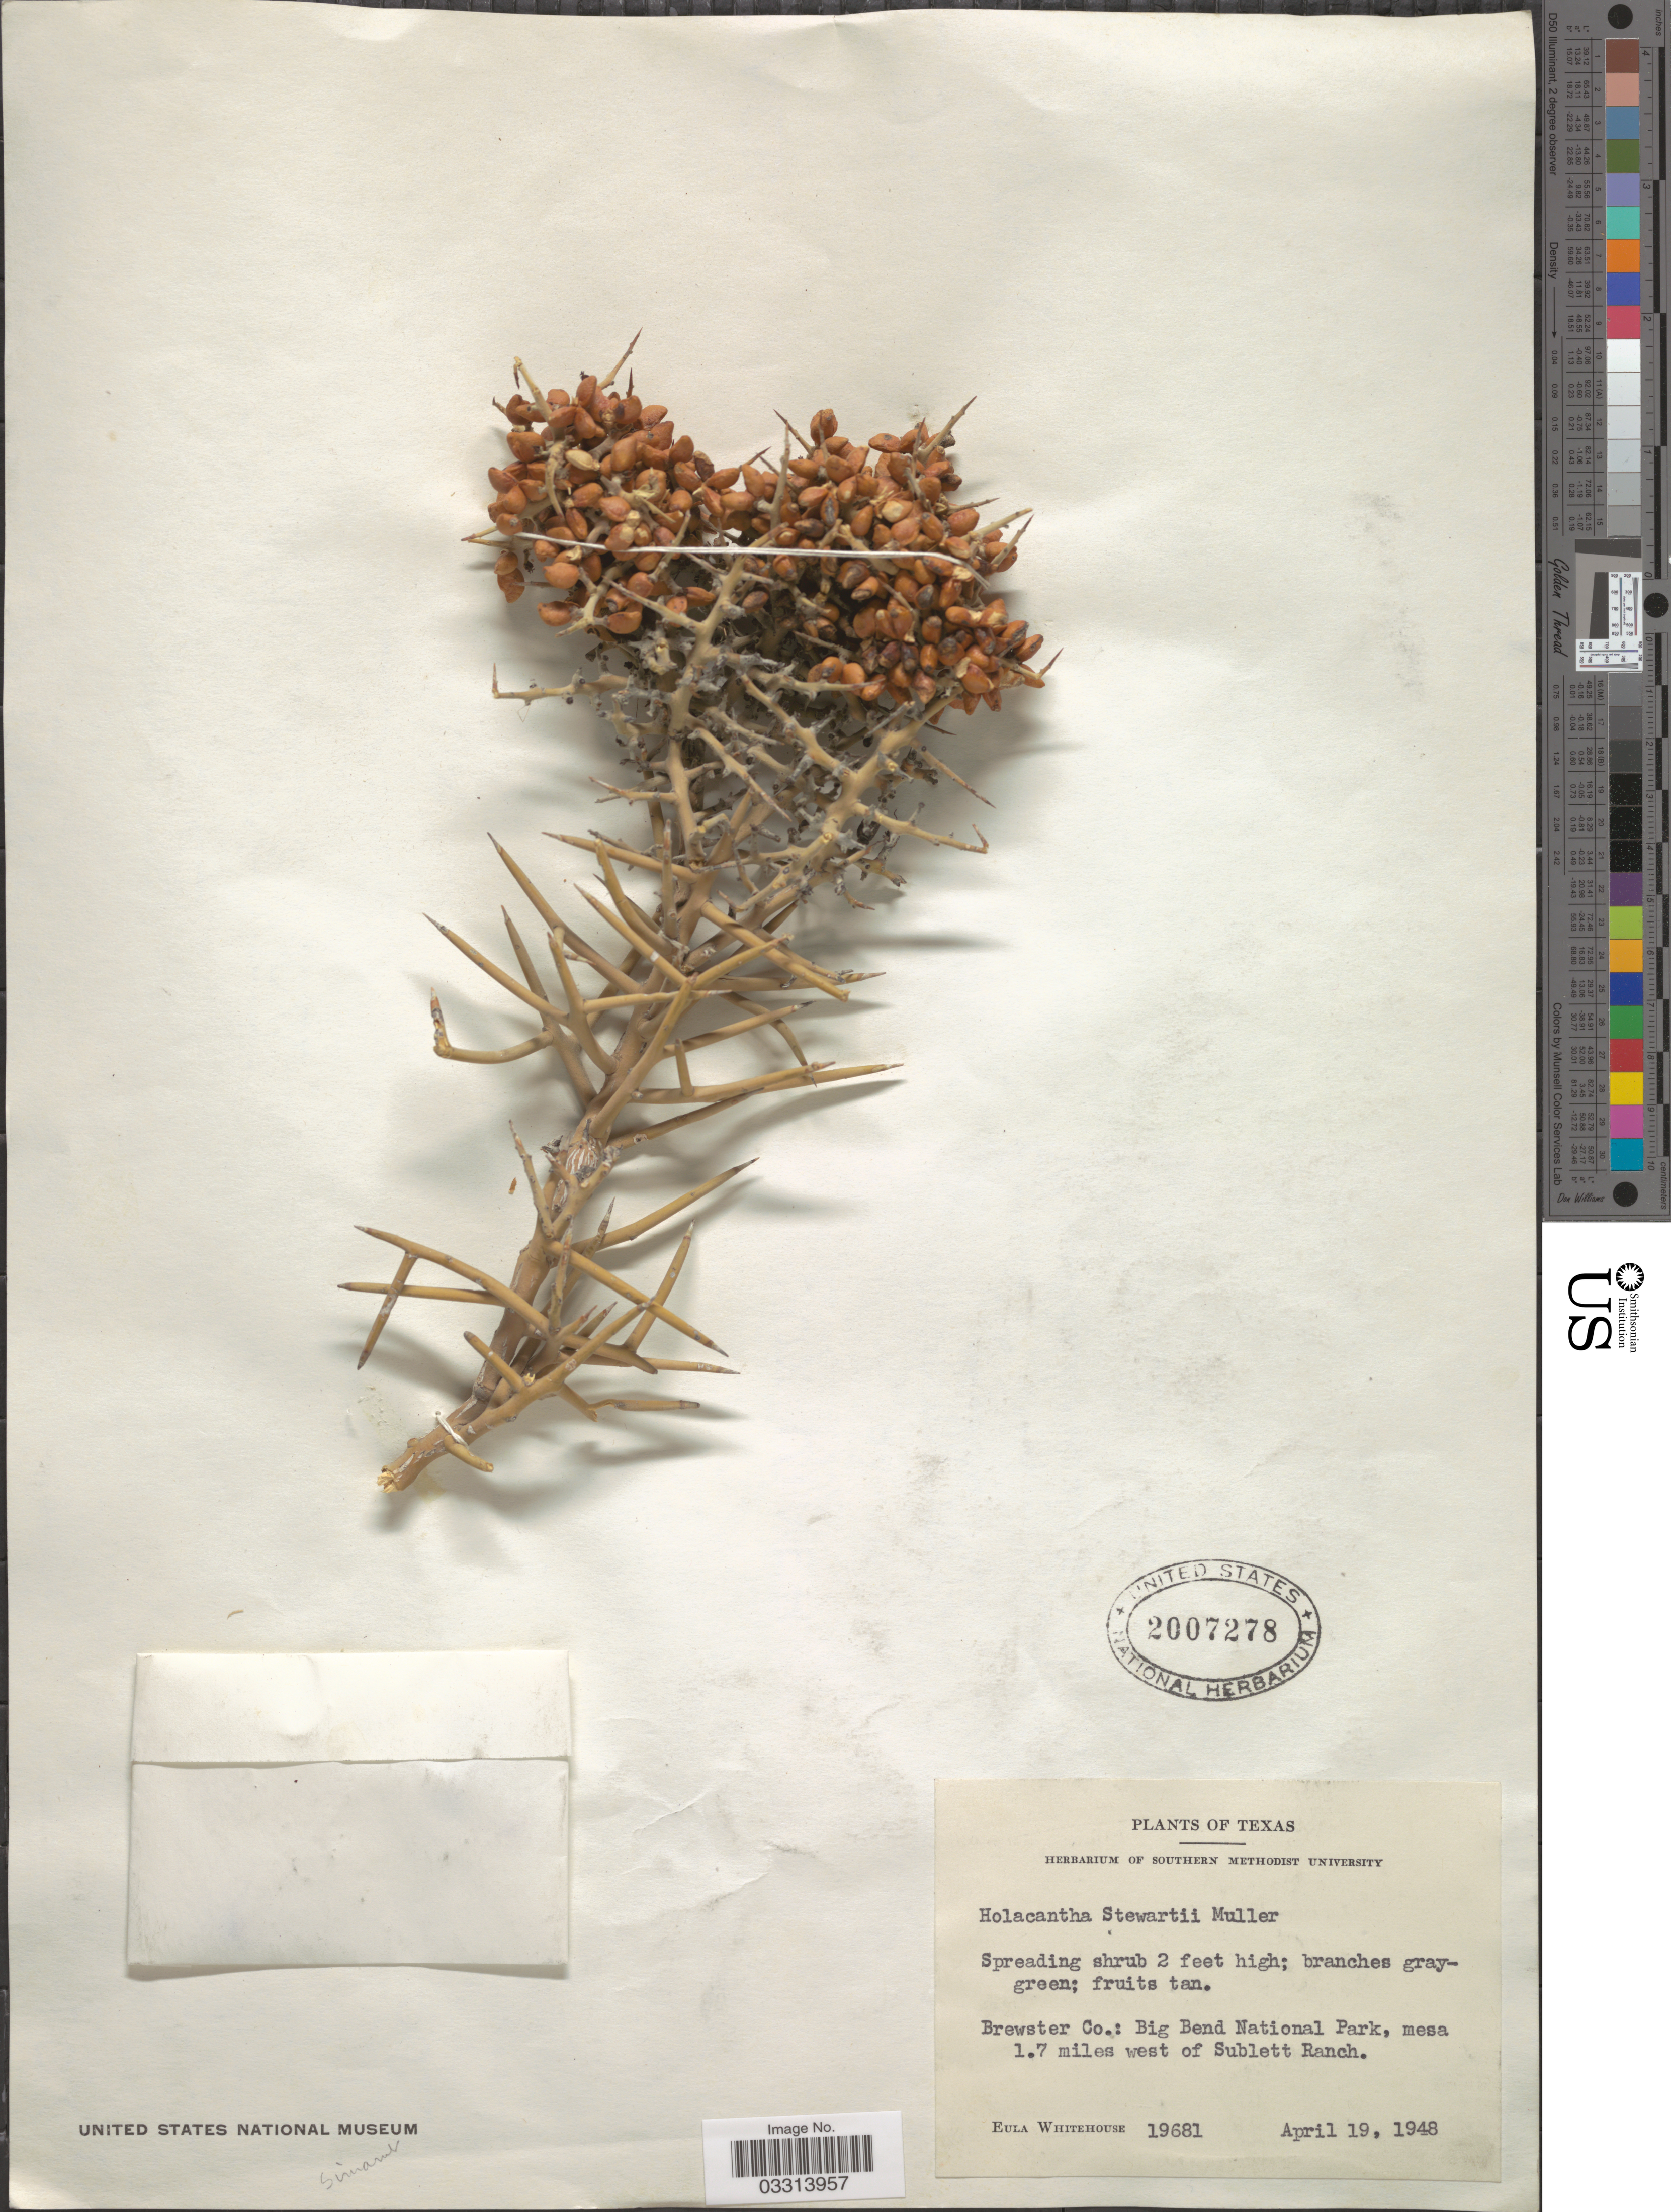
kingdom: Plantae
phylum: Tracheophyta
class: Magnoliopsida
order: Sapindales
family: Simaroubaceae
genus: Castela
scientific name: Castela stewartii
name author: (C.H. Müll.) Moran & Felger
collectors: E. Whitehouse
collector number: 19681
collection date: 1948-04-19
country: United States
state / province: Texas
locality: Brewster Co.: Big Bend National Park, mesa 1.7 miles west of Sublett Ranch.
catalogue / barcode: US 2007278